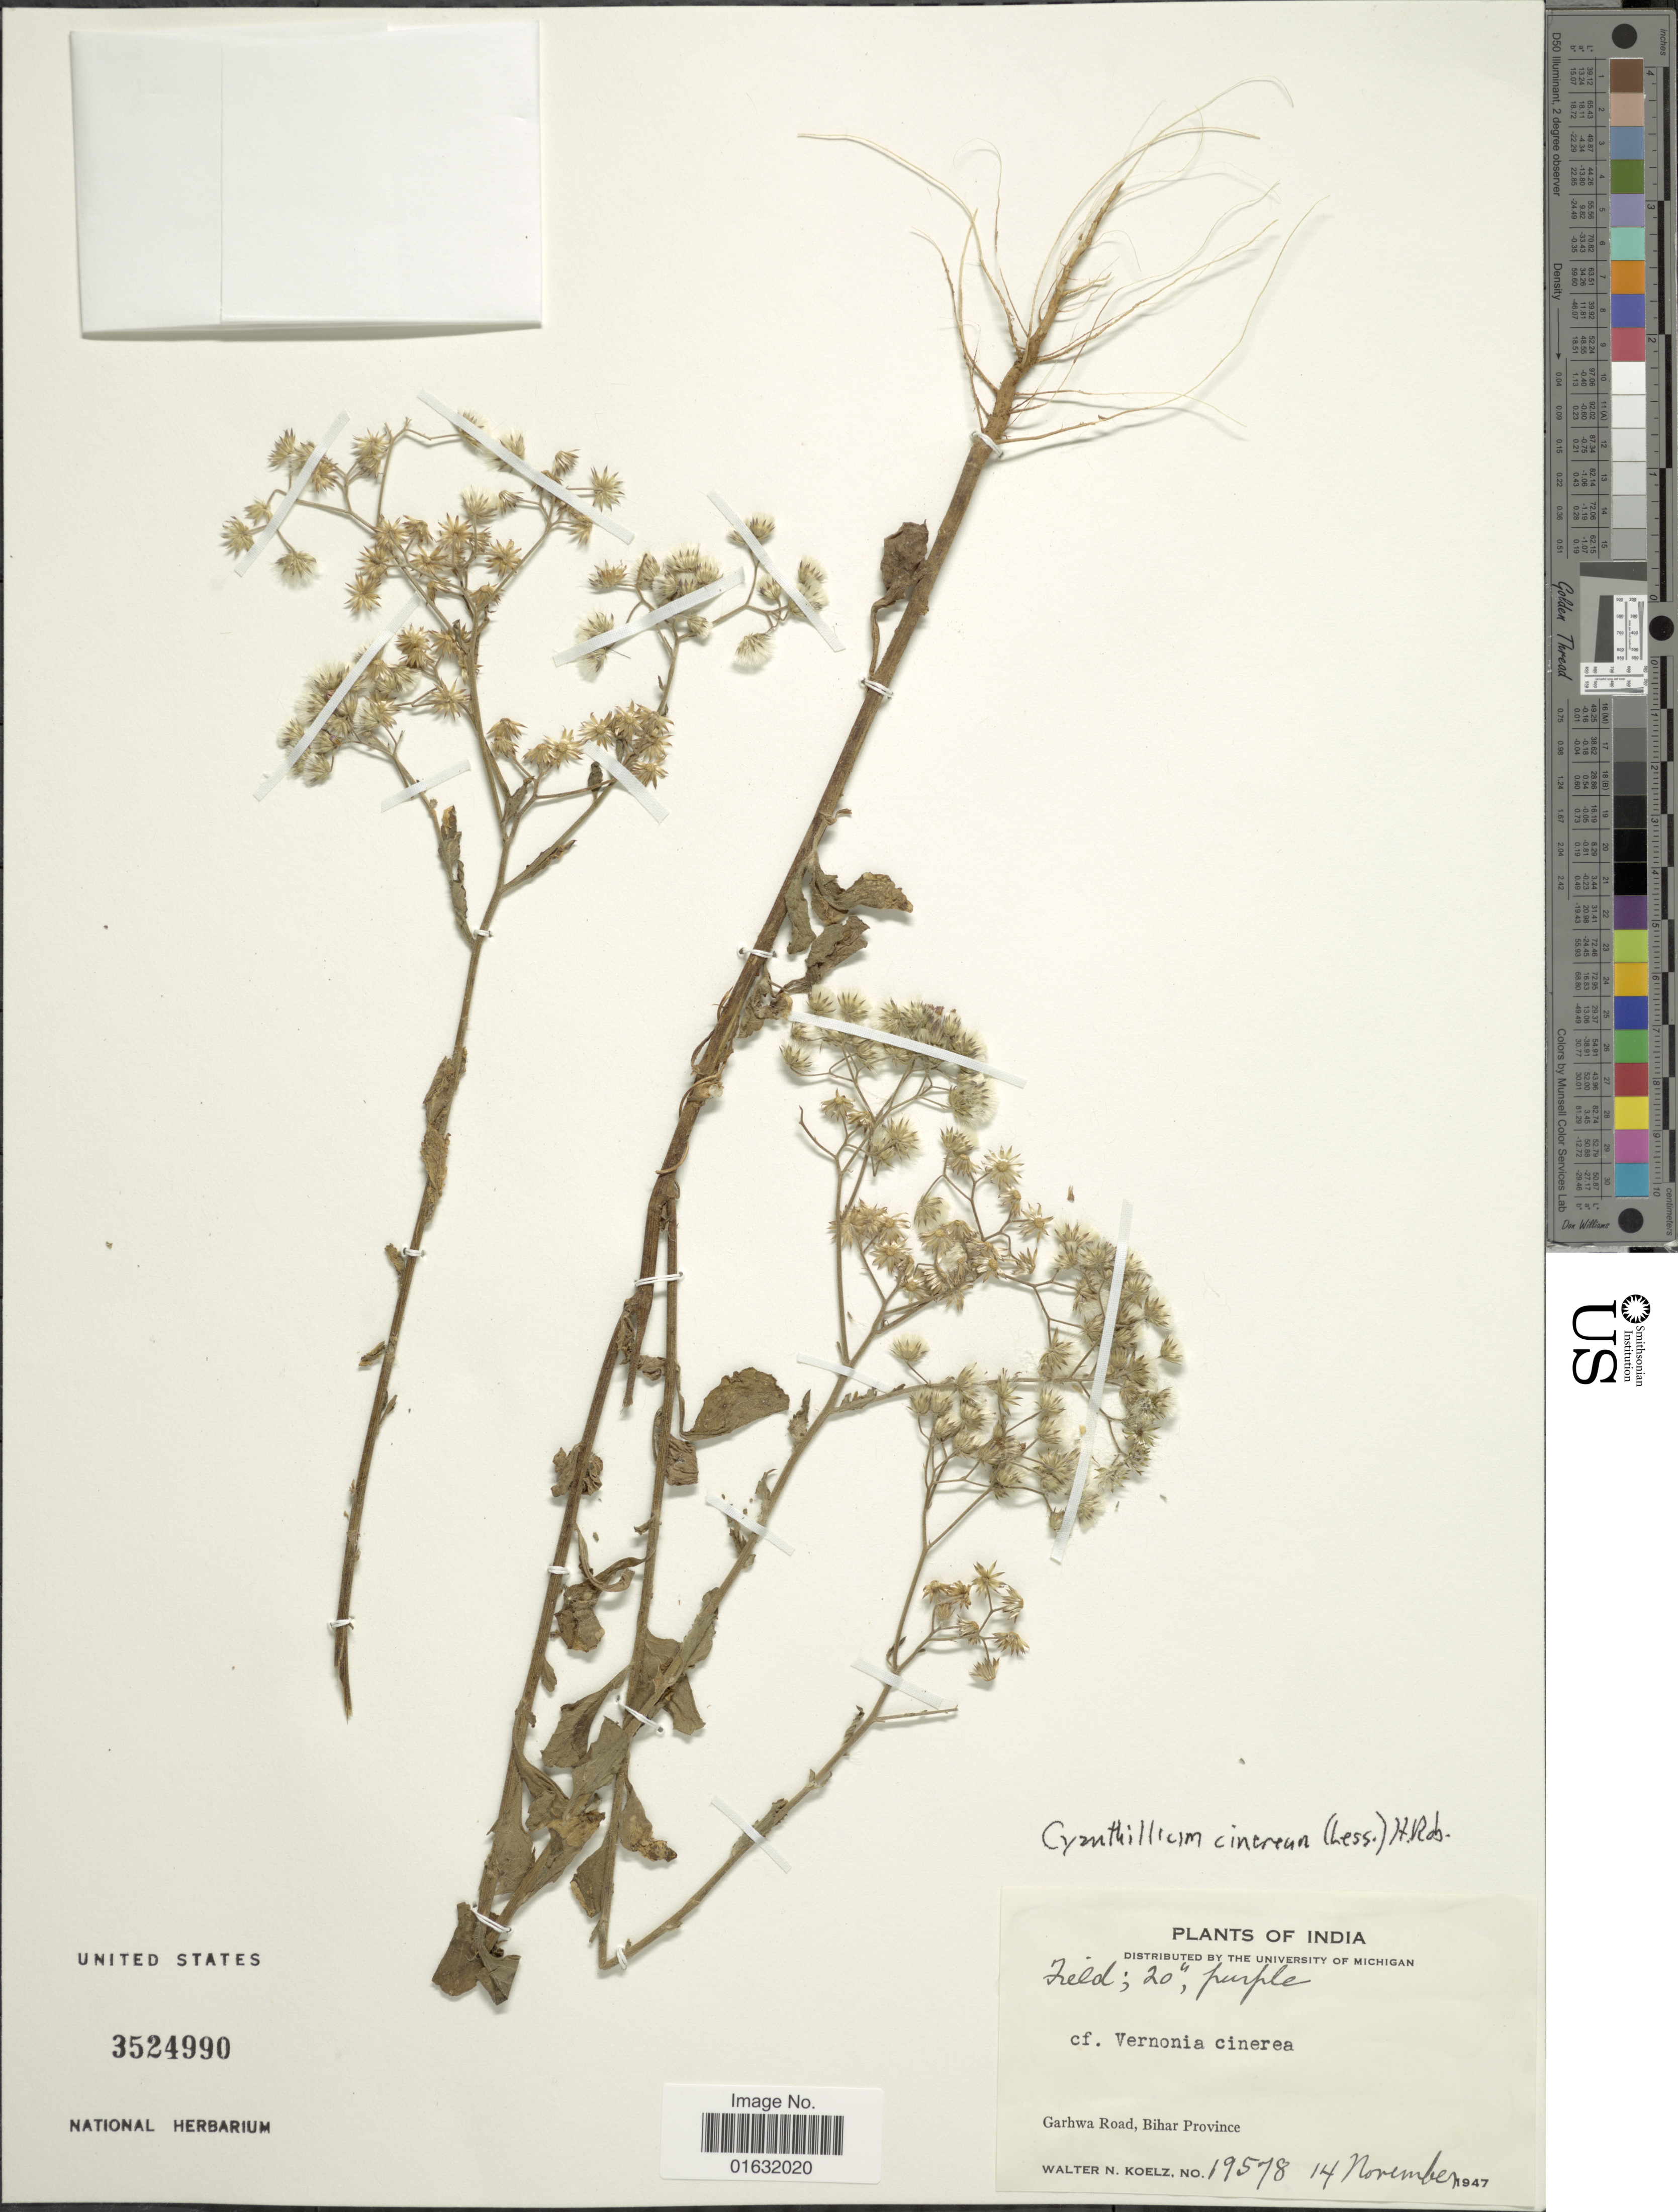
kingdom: Plantae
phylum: Tracheophyta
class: Magnoliopsida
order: Asterales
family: Asteraceae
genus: Cyanthillium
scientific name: Cyanthillium cinereum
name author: (L.) H. Rob.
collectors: W. N. Koelz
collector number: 19578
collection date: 1947-11-14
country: India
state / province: Bihar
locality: India, Garhwa Road, Bihar Province.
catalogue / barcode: US 3524990